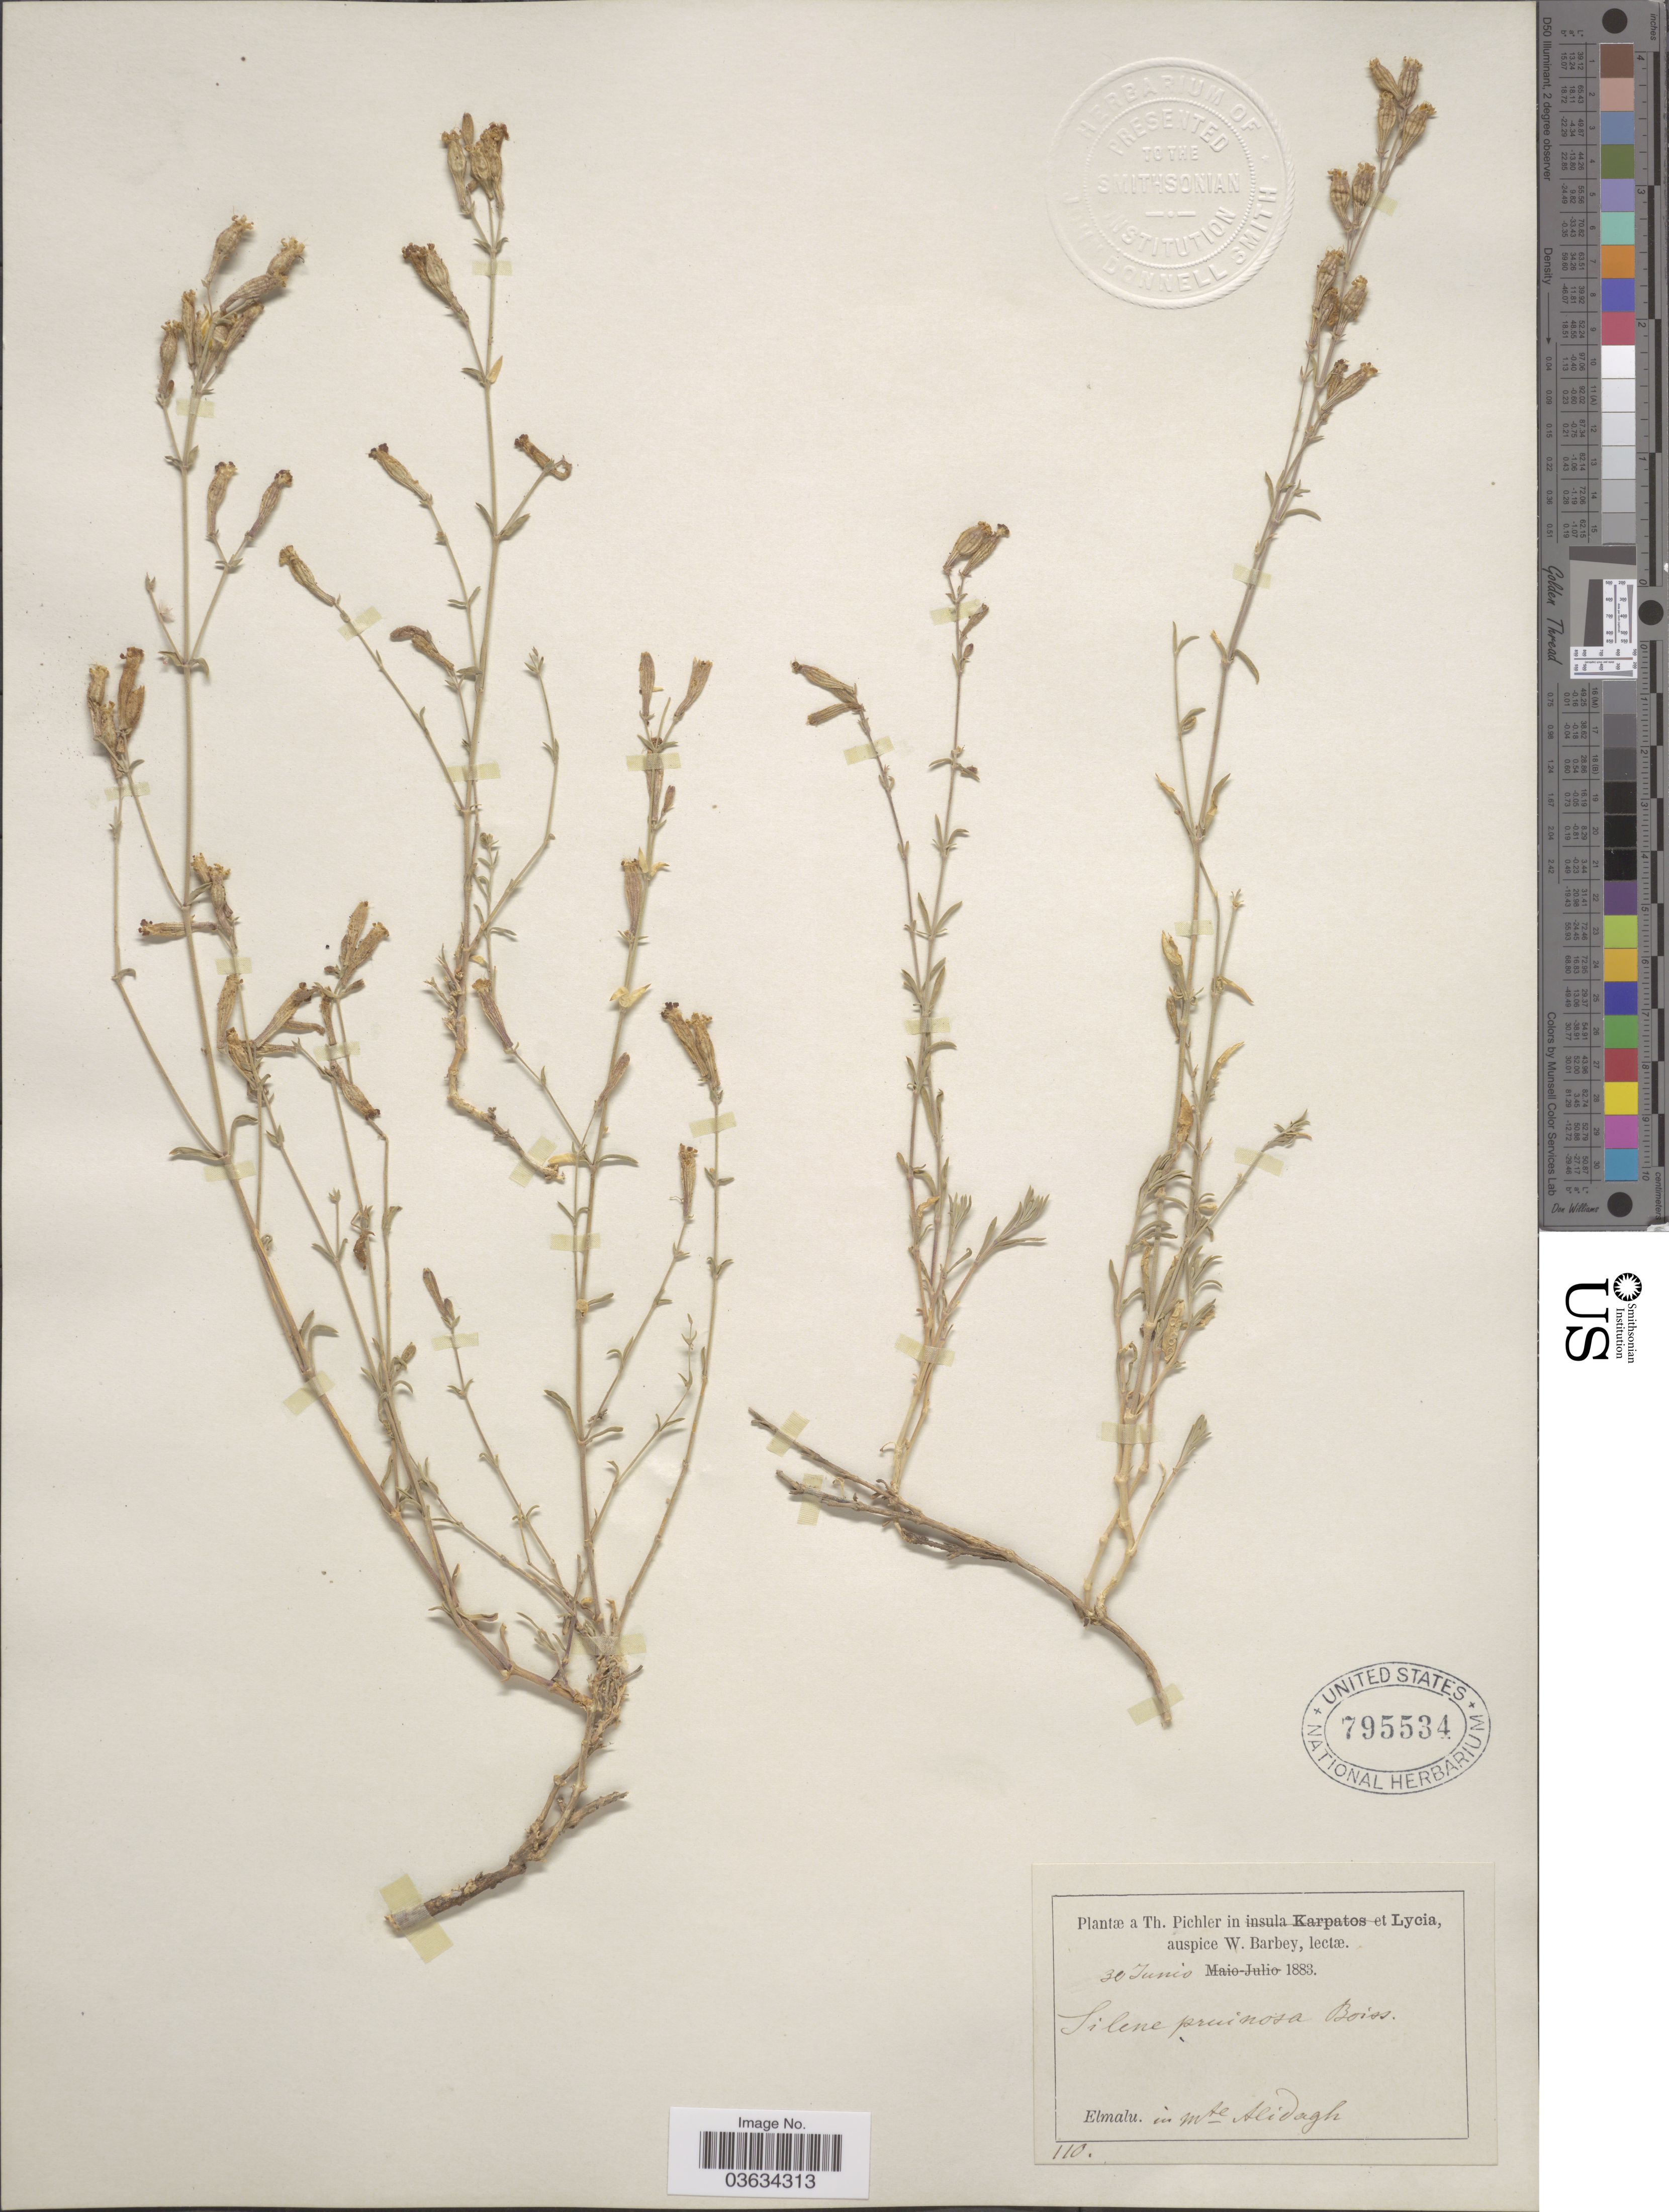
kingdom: Plantae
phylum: Tracheophyta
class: Magnoliopsida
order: Caryophyllales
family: Caryophyllaceae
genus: Silene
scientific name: Silene pruinosa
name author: Boiss.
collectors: T. Pichler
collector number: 110?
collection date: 1883-06-30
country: Turkey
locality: Lycia. Elmalu. in mte Alidagh.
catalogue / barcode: US 795534